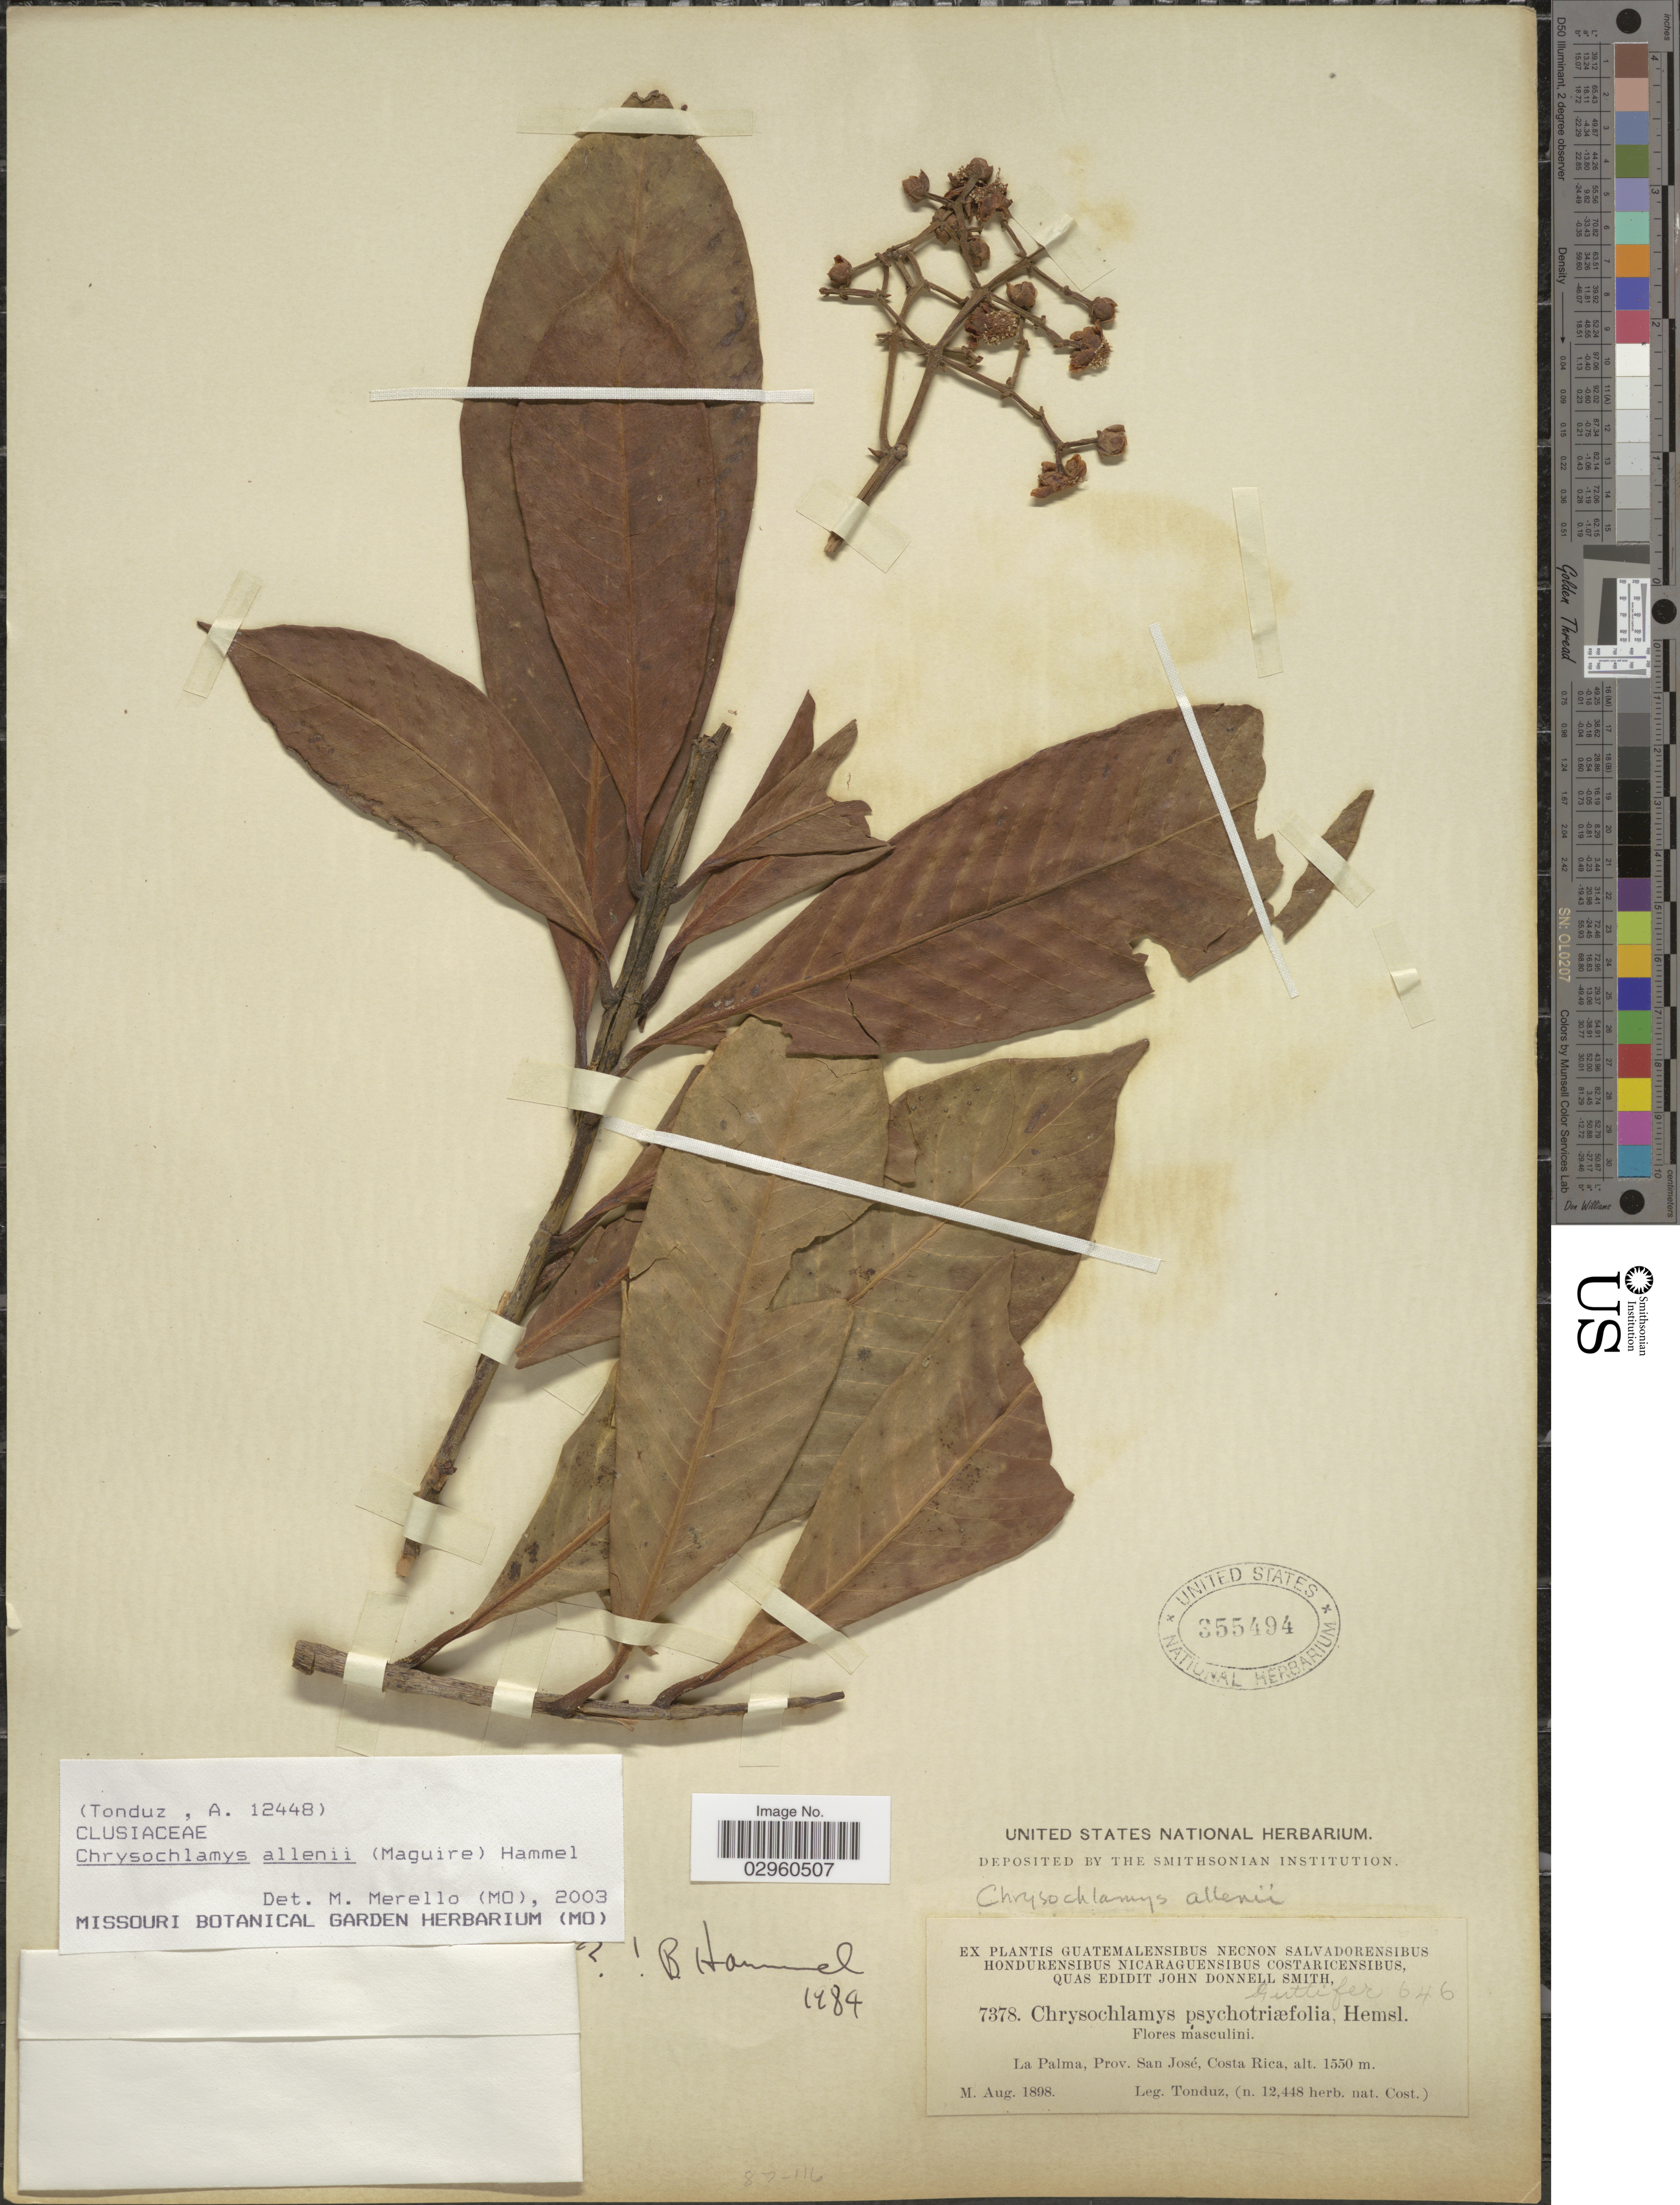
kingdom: Plantae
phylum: Tracheophyta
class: Magnoliopsida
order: Malpighiales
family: Clusiaceae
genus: Chrysochlamys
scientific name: Chrysochlamys allenii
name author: (Maguire) Hammel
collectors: Tonduz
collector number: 7378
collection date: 1898-08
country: Costa Rica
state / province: San José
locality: La Palma, Prov. San José.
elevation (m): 1550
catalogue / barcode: US 355494